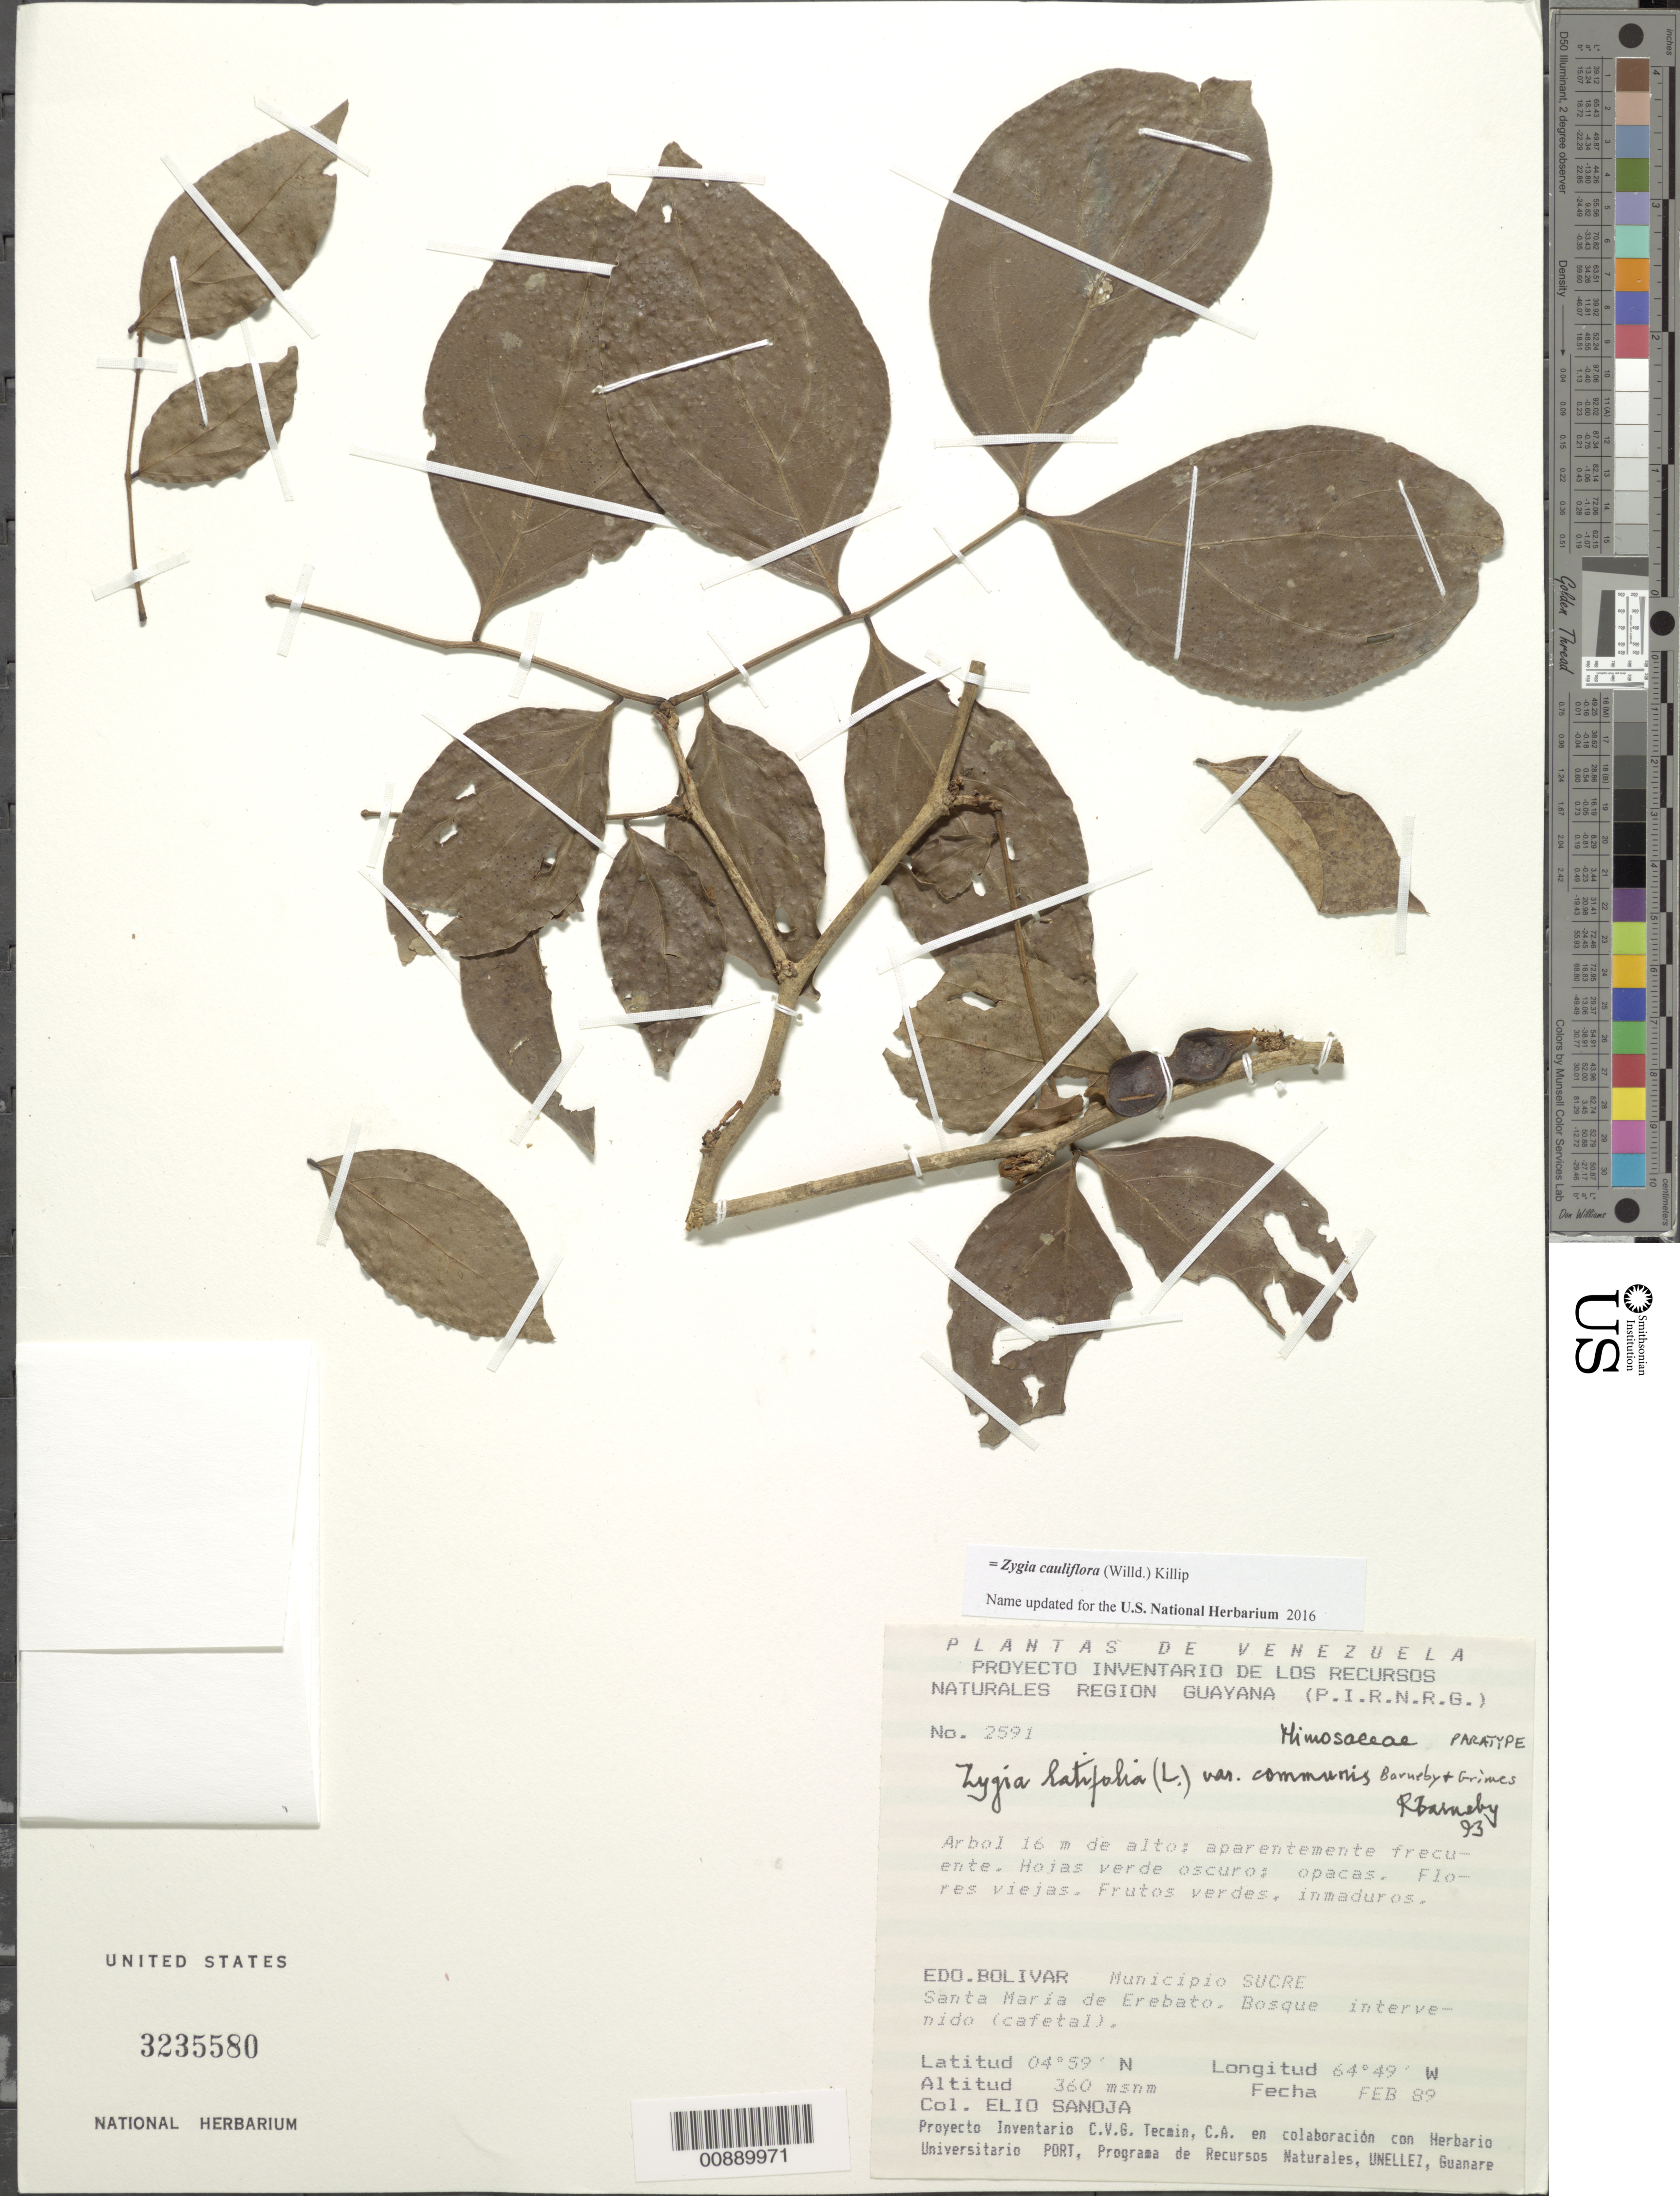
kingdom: Plantae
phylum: Tracheophyta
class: Magnoliopsida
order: Fabales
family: Fabaceae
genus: Zygia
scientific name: Zygia cauliflora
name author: (Willd.) Killip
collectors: E. Sanoja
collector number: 2591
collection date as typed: Feb-89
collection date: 1989-02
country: Venezuela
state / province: Bolívar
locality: Mun. Sucre, Santa María de Erebato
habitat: Bosque intervenido (cafetal)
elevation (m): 360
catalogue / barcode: US 3235580